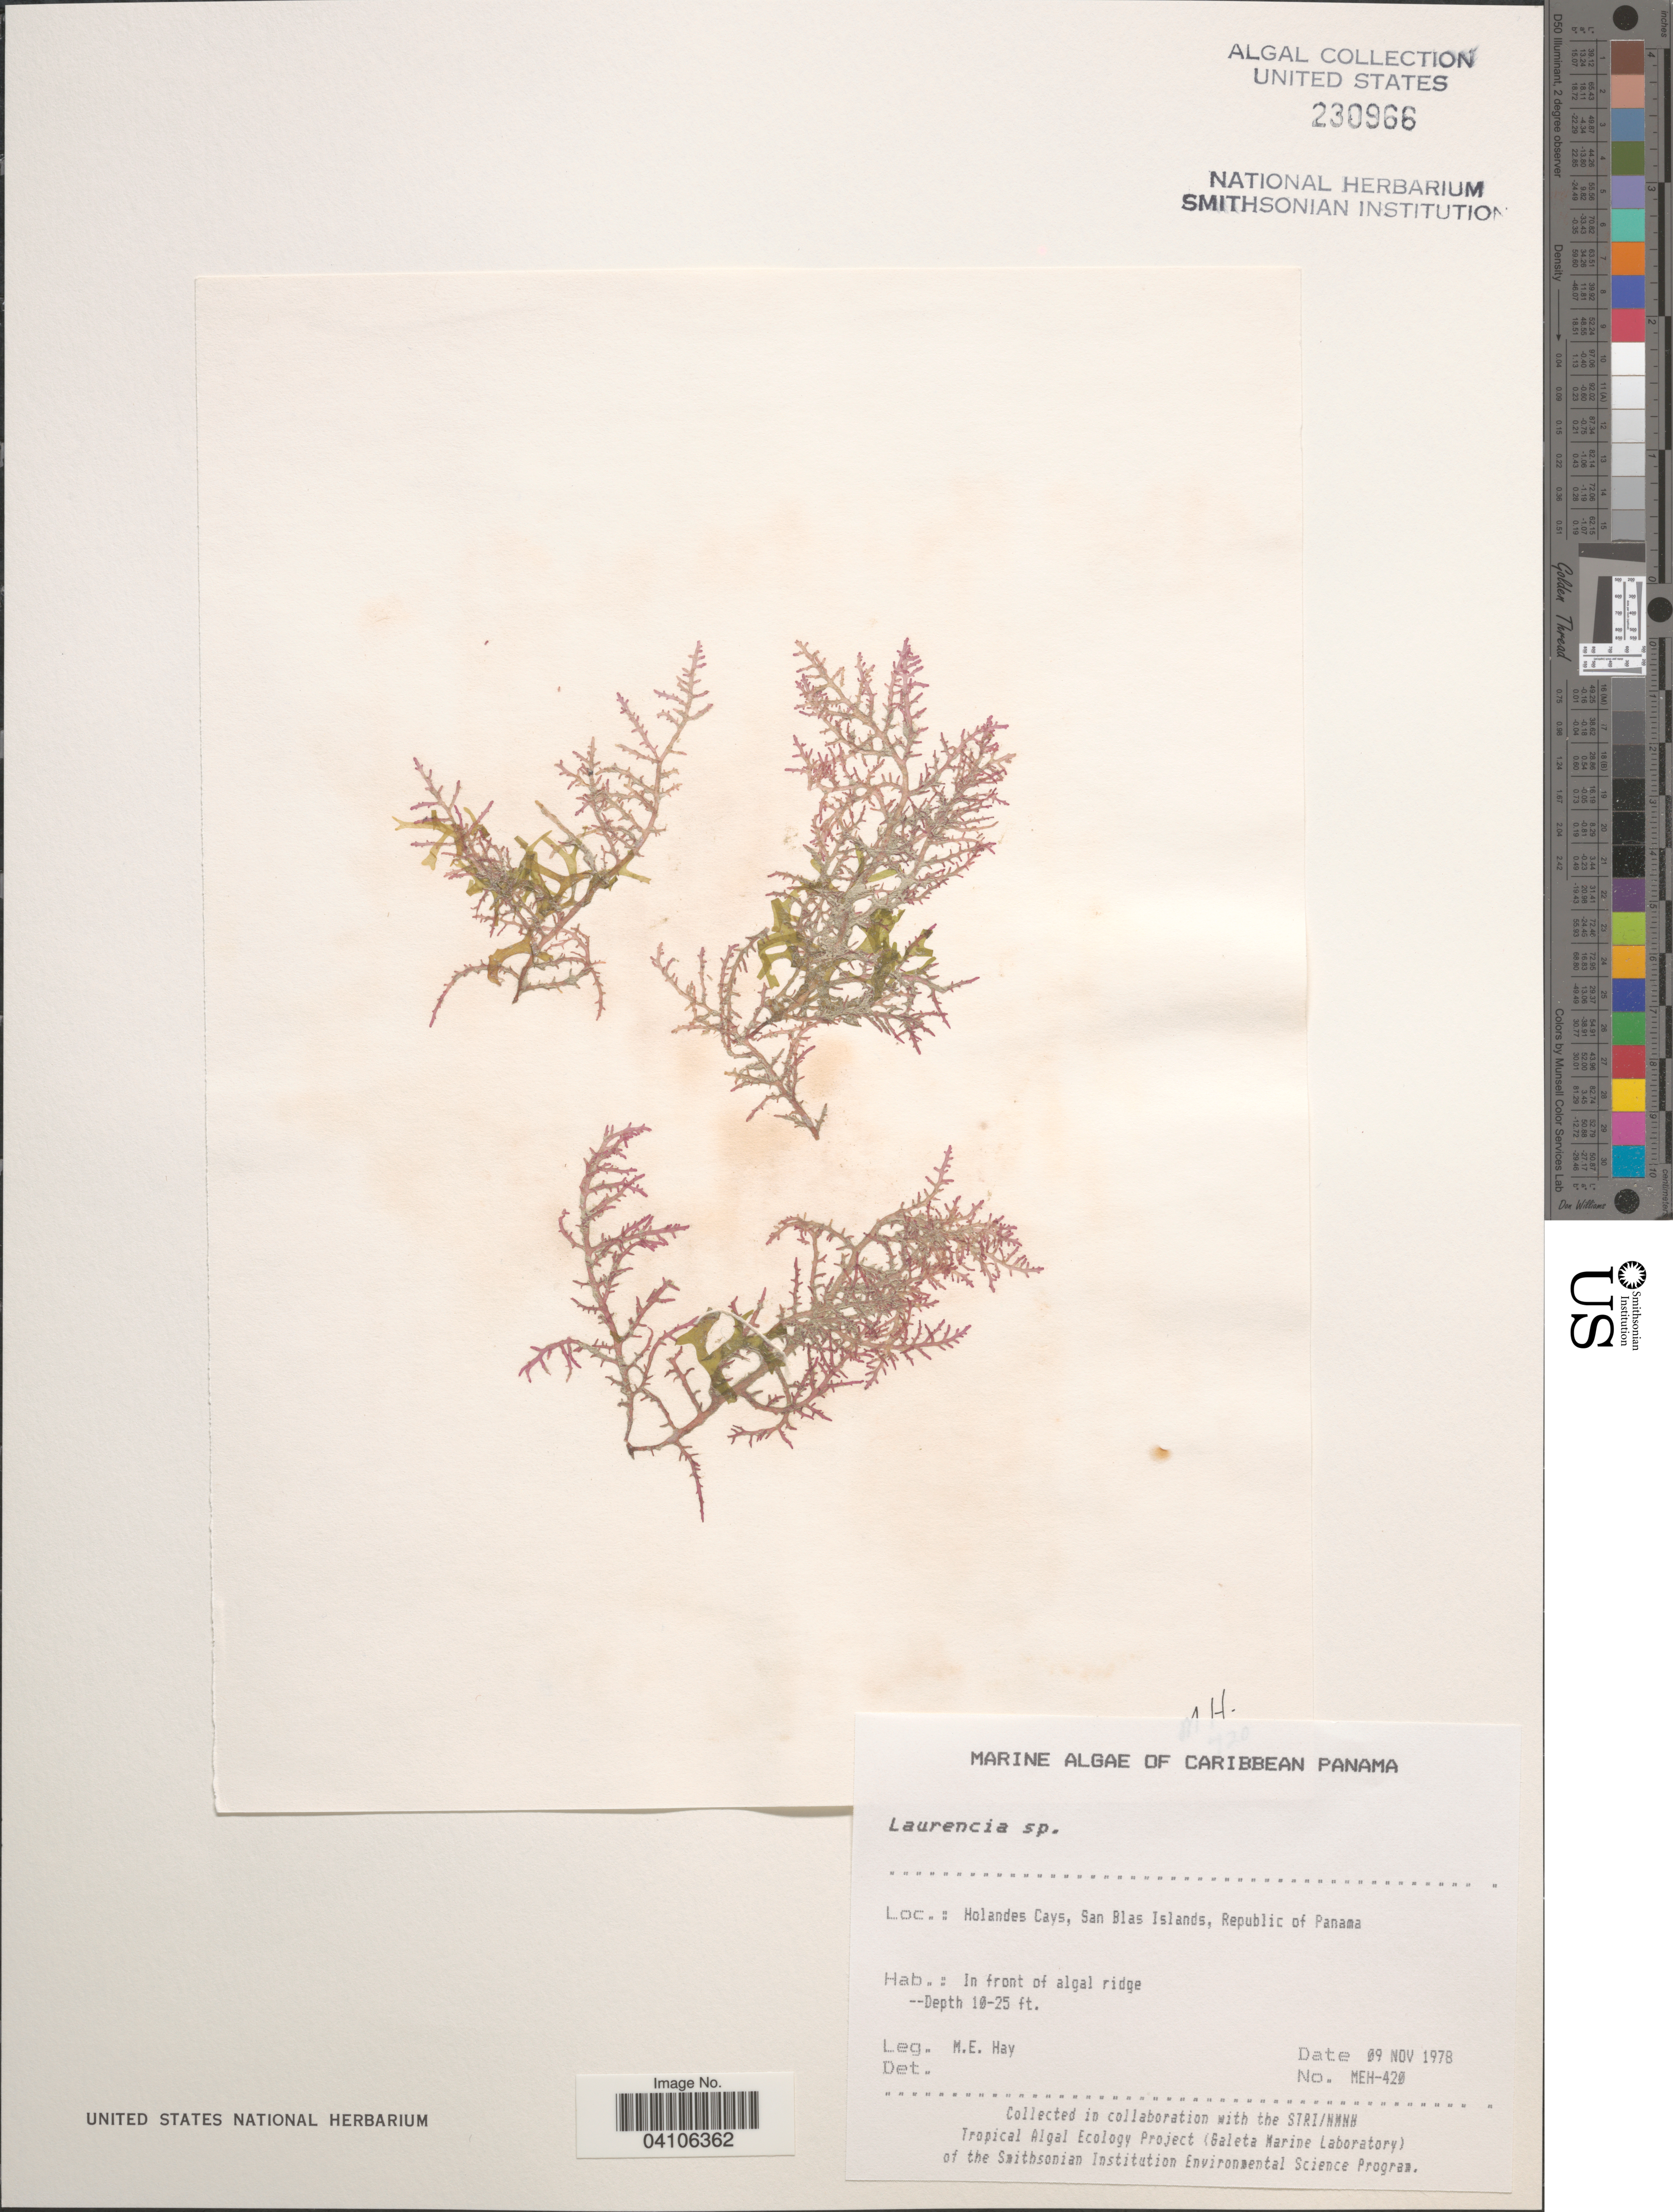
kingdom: Plantae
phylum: Rhodophyta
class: Florideophyceae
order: Ceramiales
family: Rhodomelaceae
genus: Laurencia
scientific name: Laurencia sp.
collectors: M. E. Hay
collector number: MEH-420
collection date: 1978-11-09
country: Panama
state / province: Kuna Yala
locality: Caribbean Panama. Holandes Cays, San Blas Islands, Republic of Panama.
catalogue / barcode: US 230966